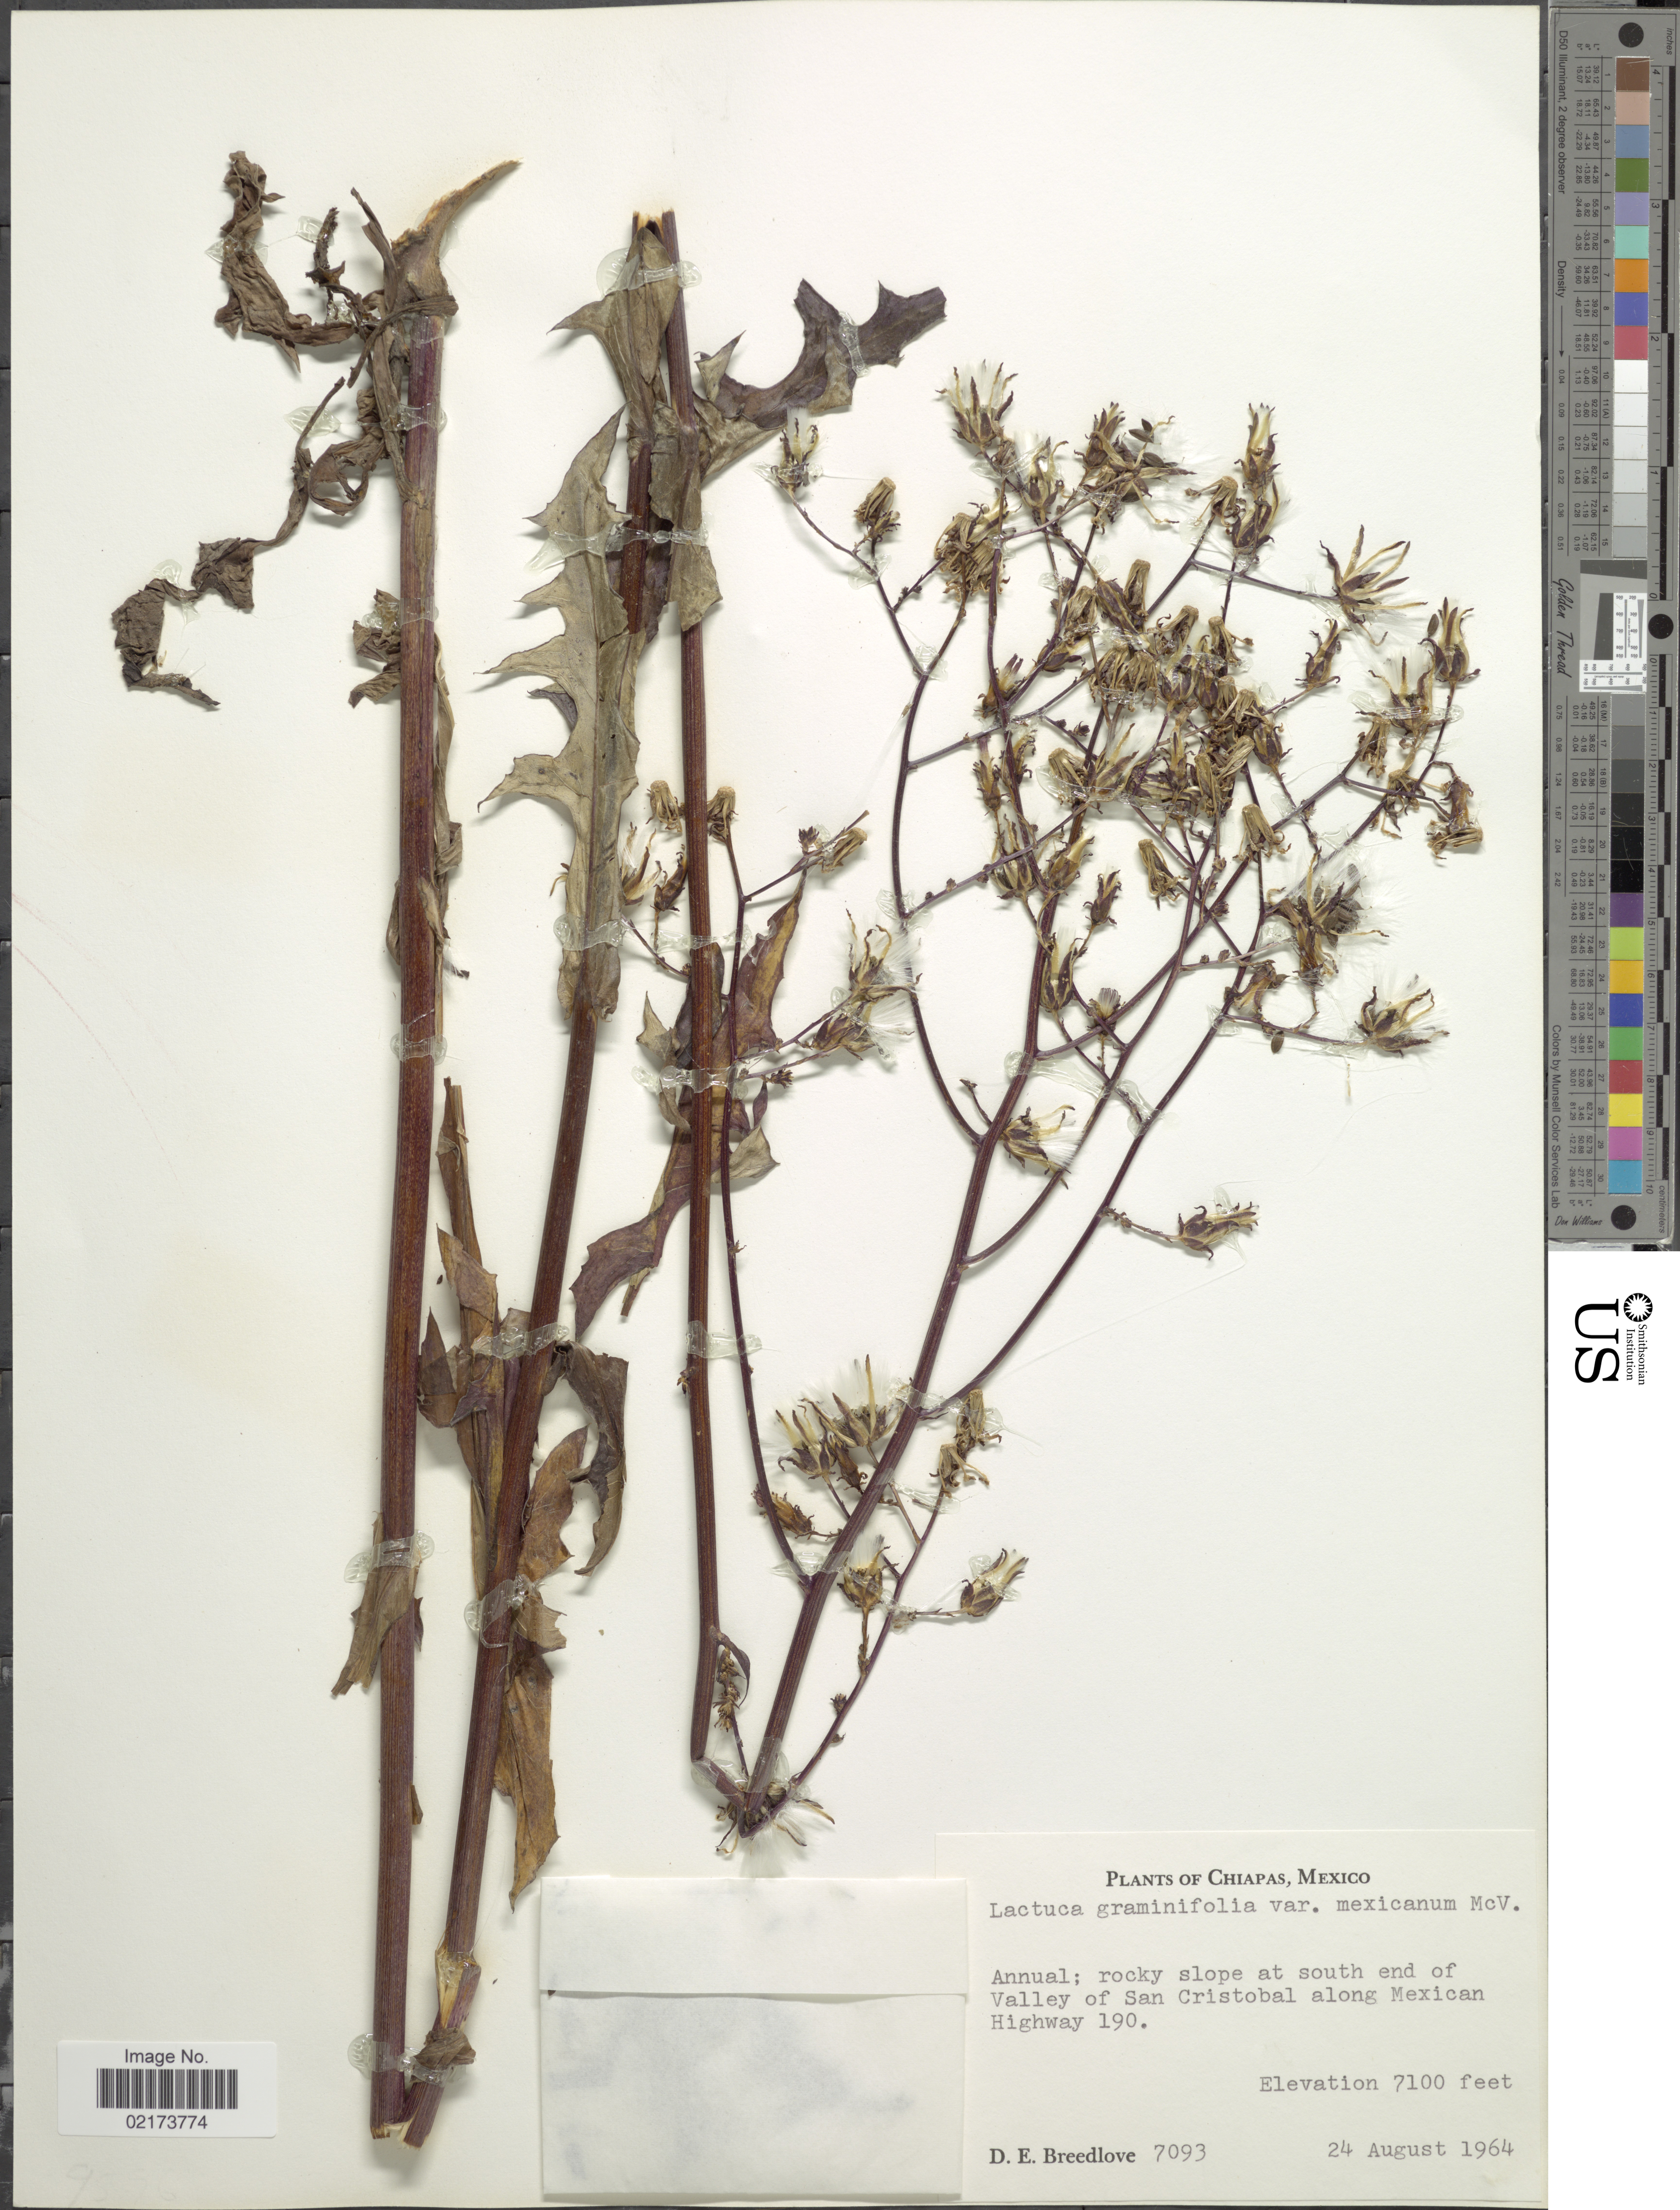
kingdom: Plantae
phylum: Tracheophyta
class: Magnoliopsida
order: Asterales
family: Asteraceae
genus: Lactuca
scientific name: Lactuca graminifolia var. mexicana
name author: McVaugh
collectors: D. E. Breedlove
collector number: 7093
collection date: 1964-08-24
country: Mexico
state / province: Chiapas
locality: South end of Valley of San Cristobal along Mexican Highway 190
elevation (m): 2164